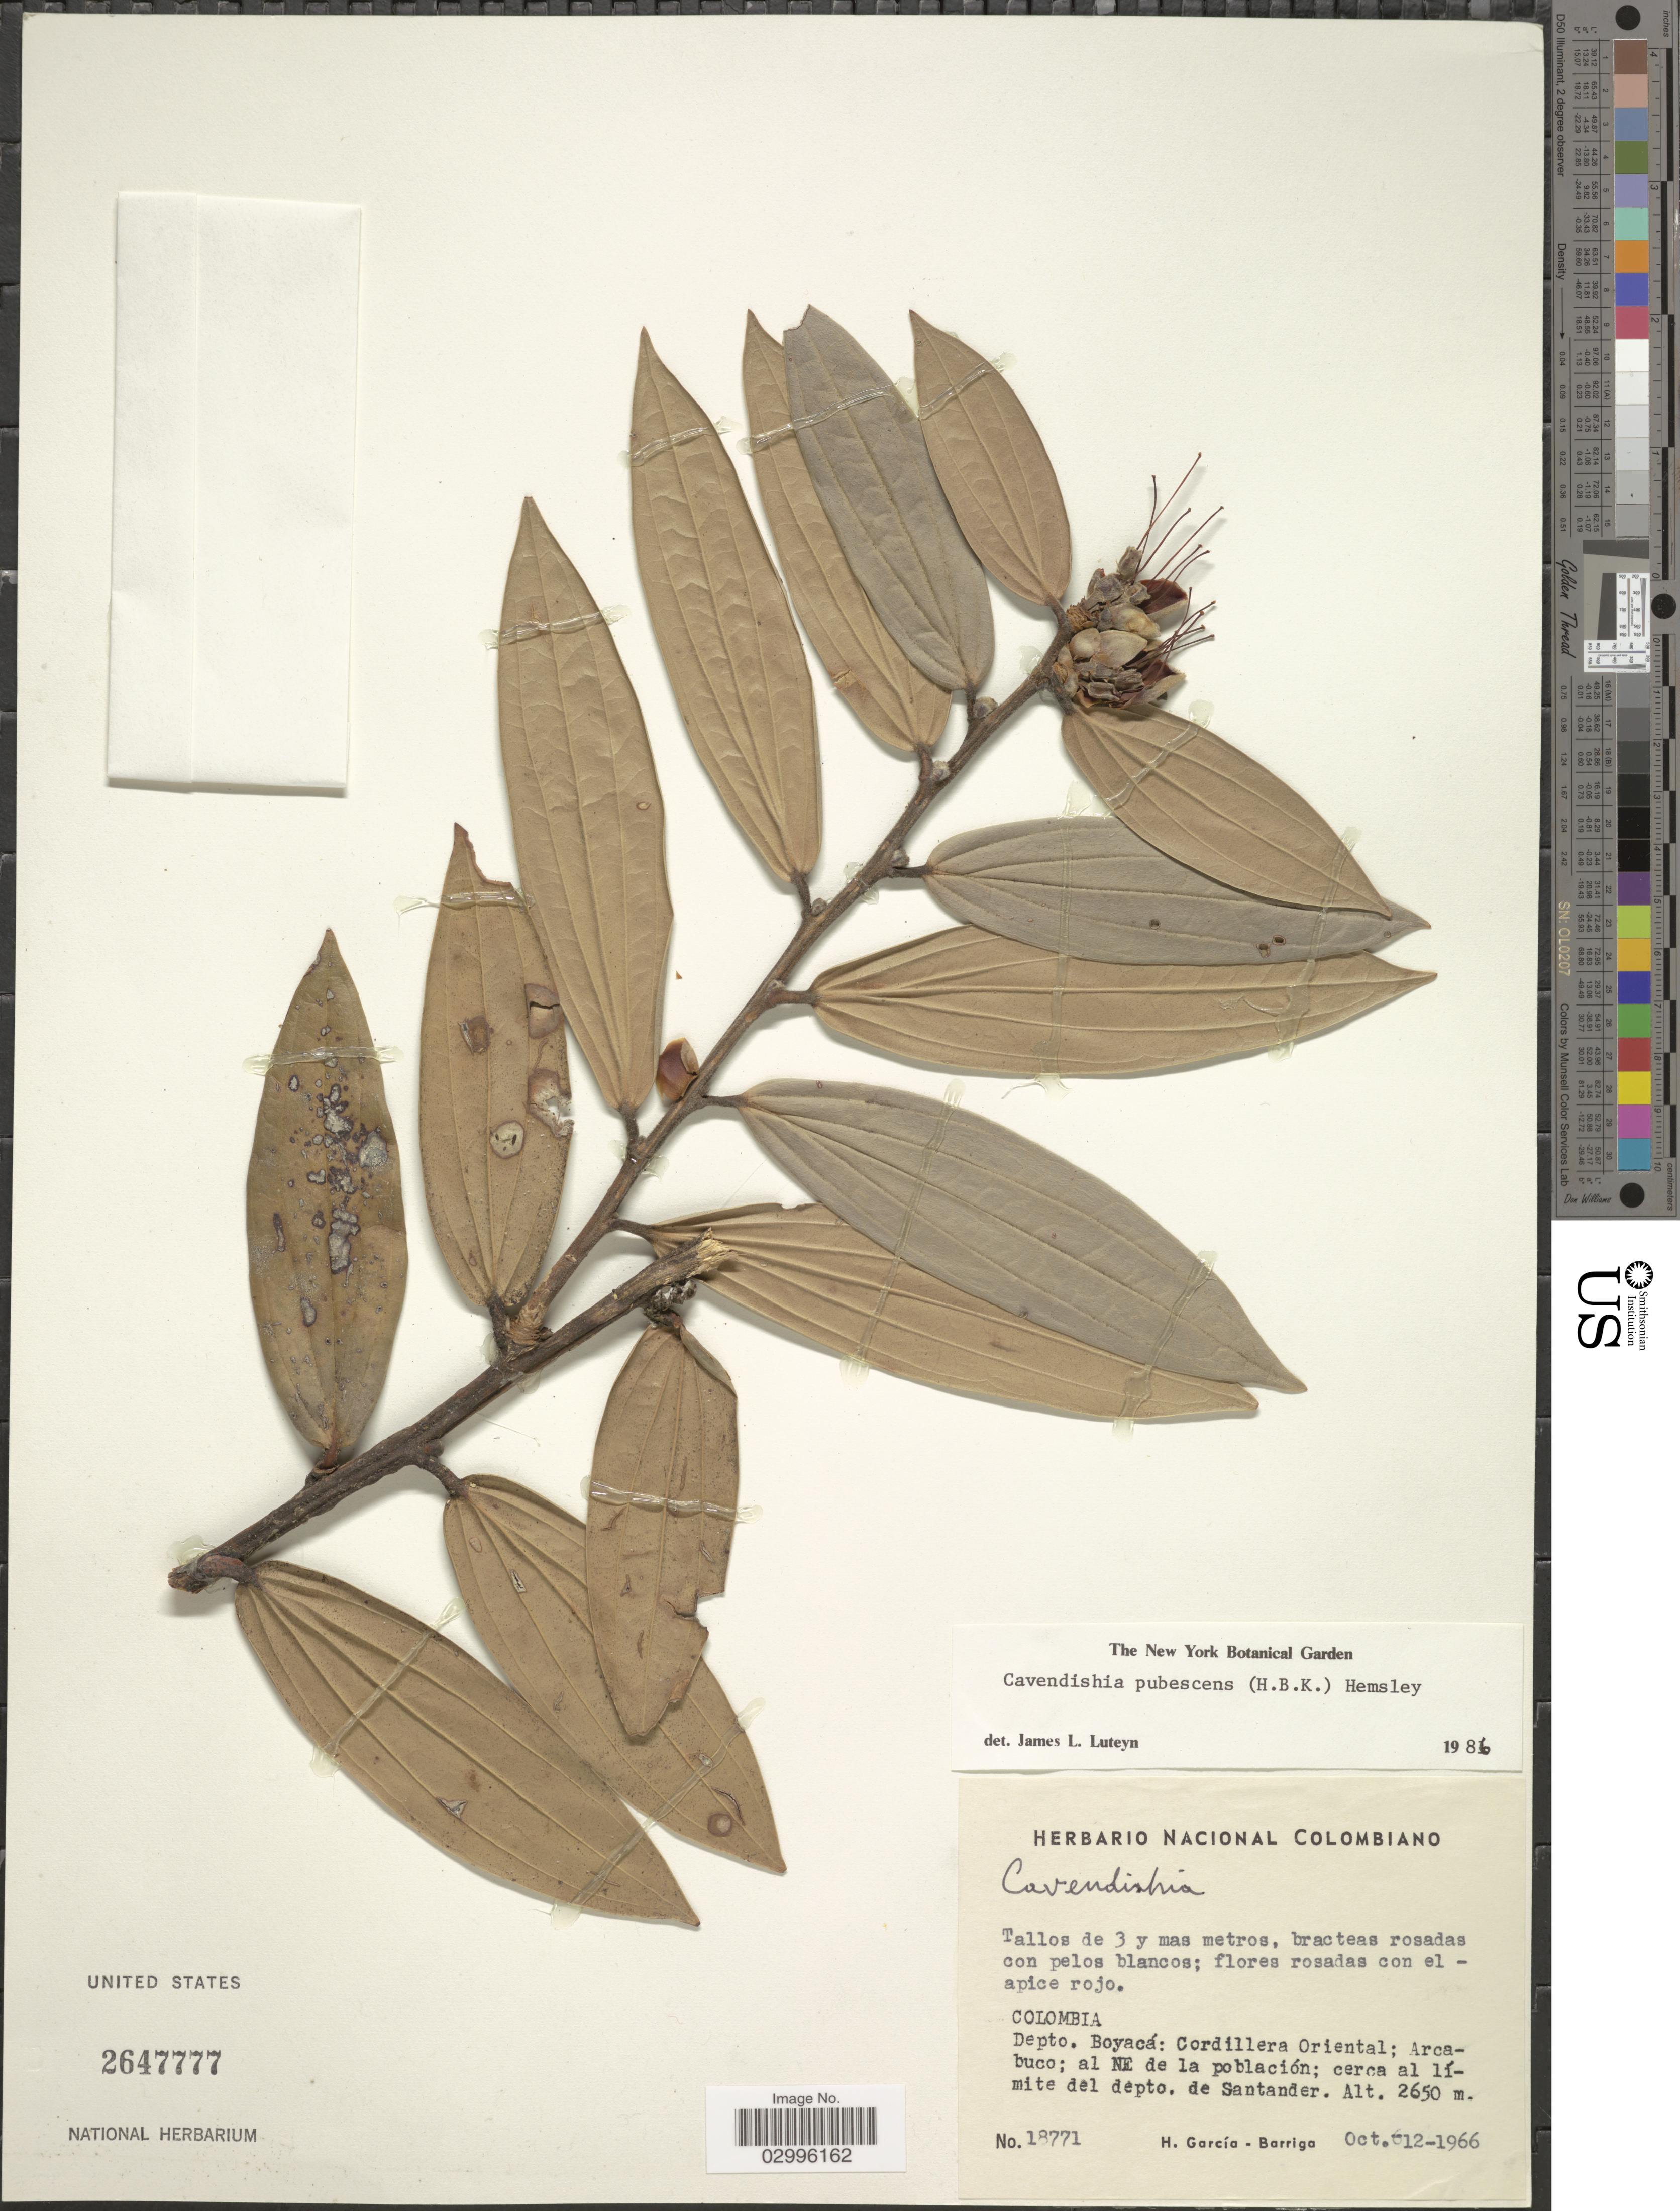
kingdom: Plantae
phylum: Tracheophyta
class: Magnoliopsida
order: Ericales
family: Ericaceae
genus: Cavendishia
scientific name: Cavendishia pubescens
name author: (Kunth) Hemsl.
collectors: H. García Barriga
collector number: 18771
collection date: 1966-10-12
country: Colombia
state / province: Boyacá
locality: Depto. Boyacá: Cordillera Oriental; Arcabuco; al NE de la población; cerca al límite del depto. de Santander.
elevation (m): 2650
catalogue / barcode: US 2647777